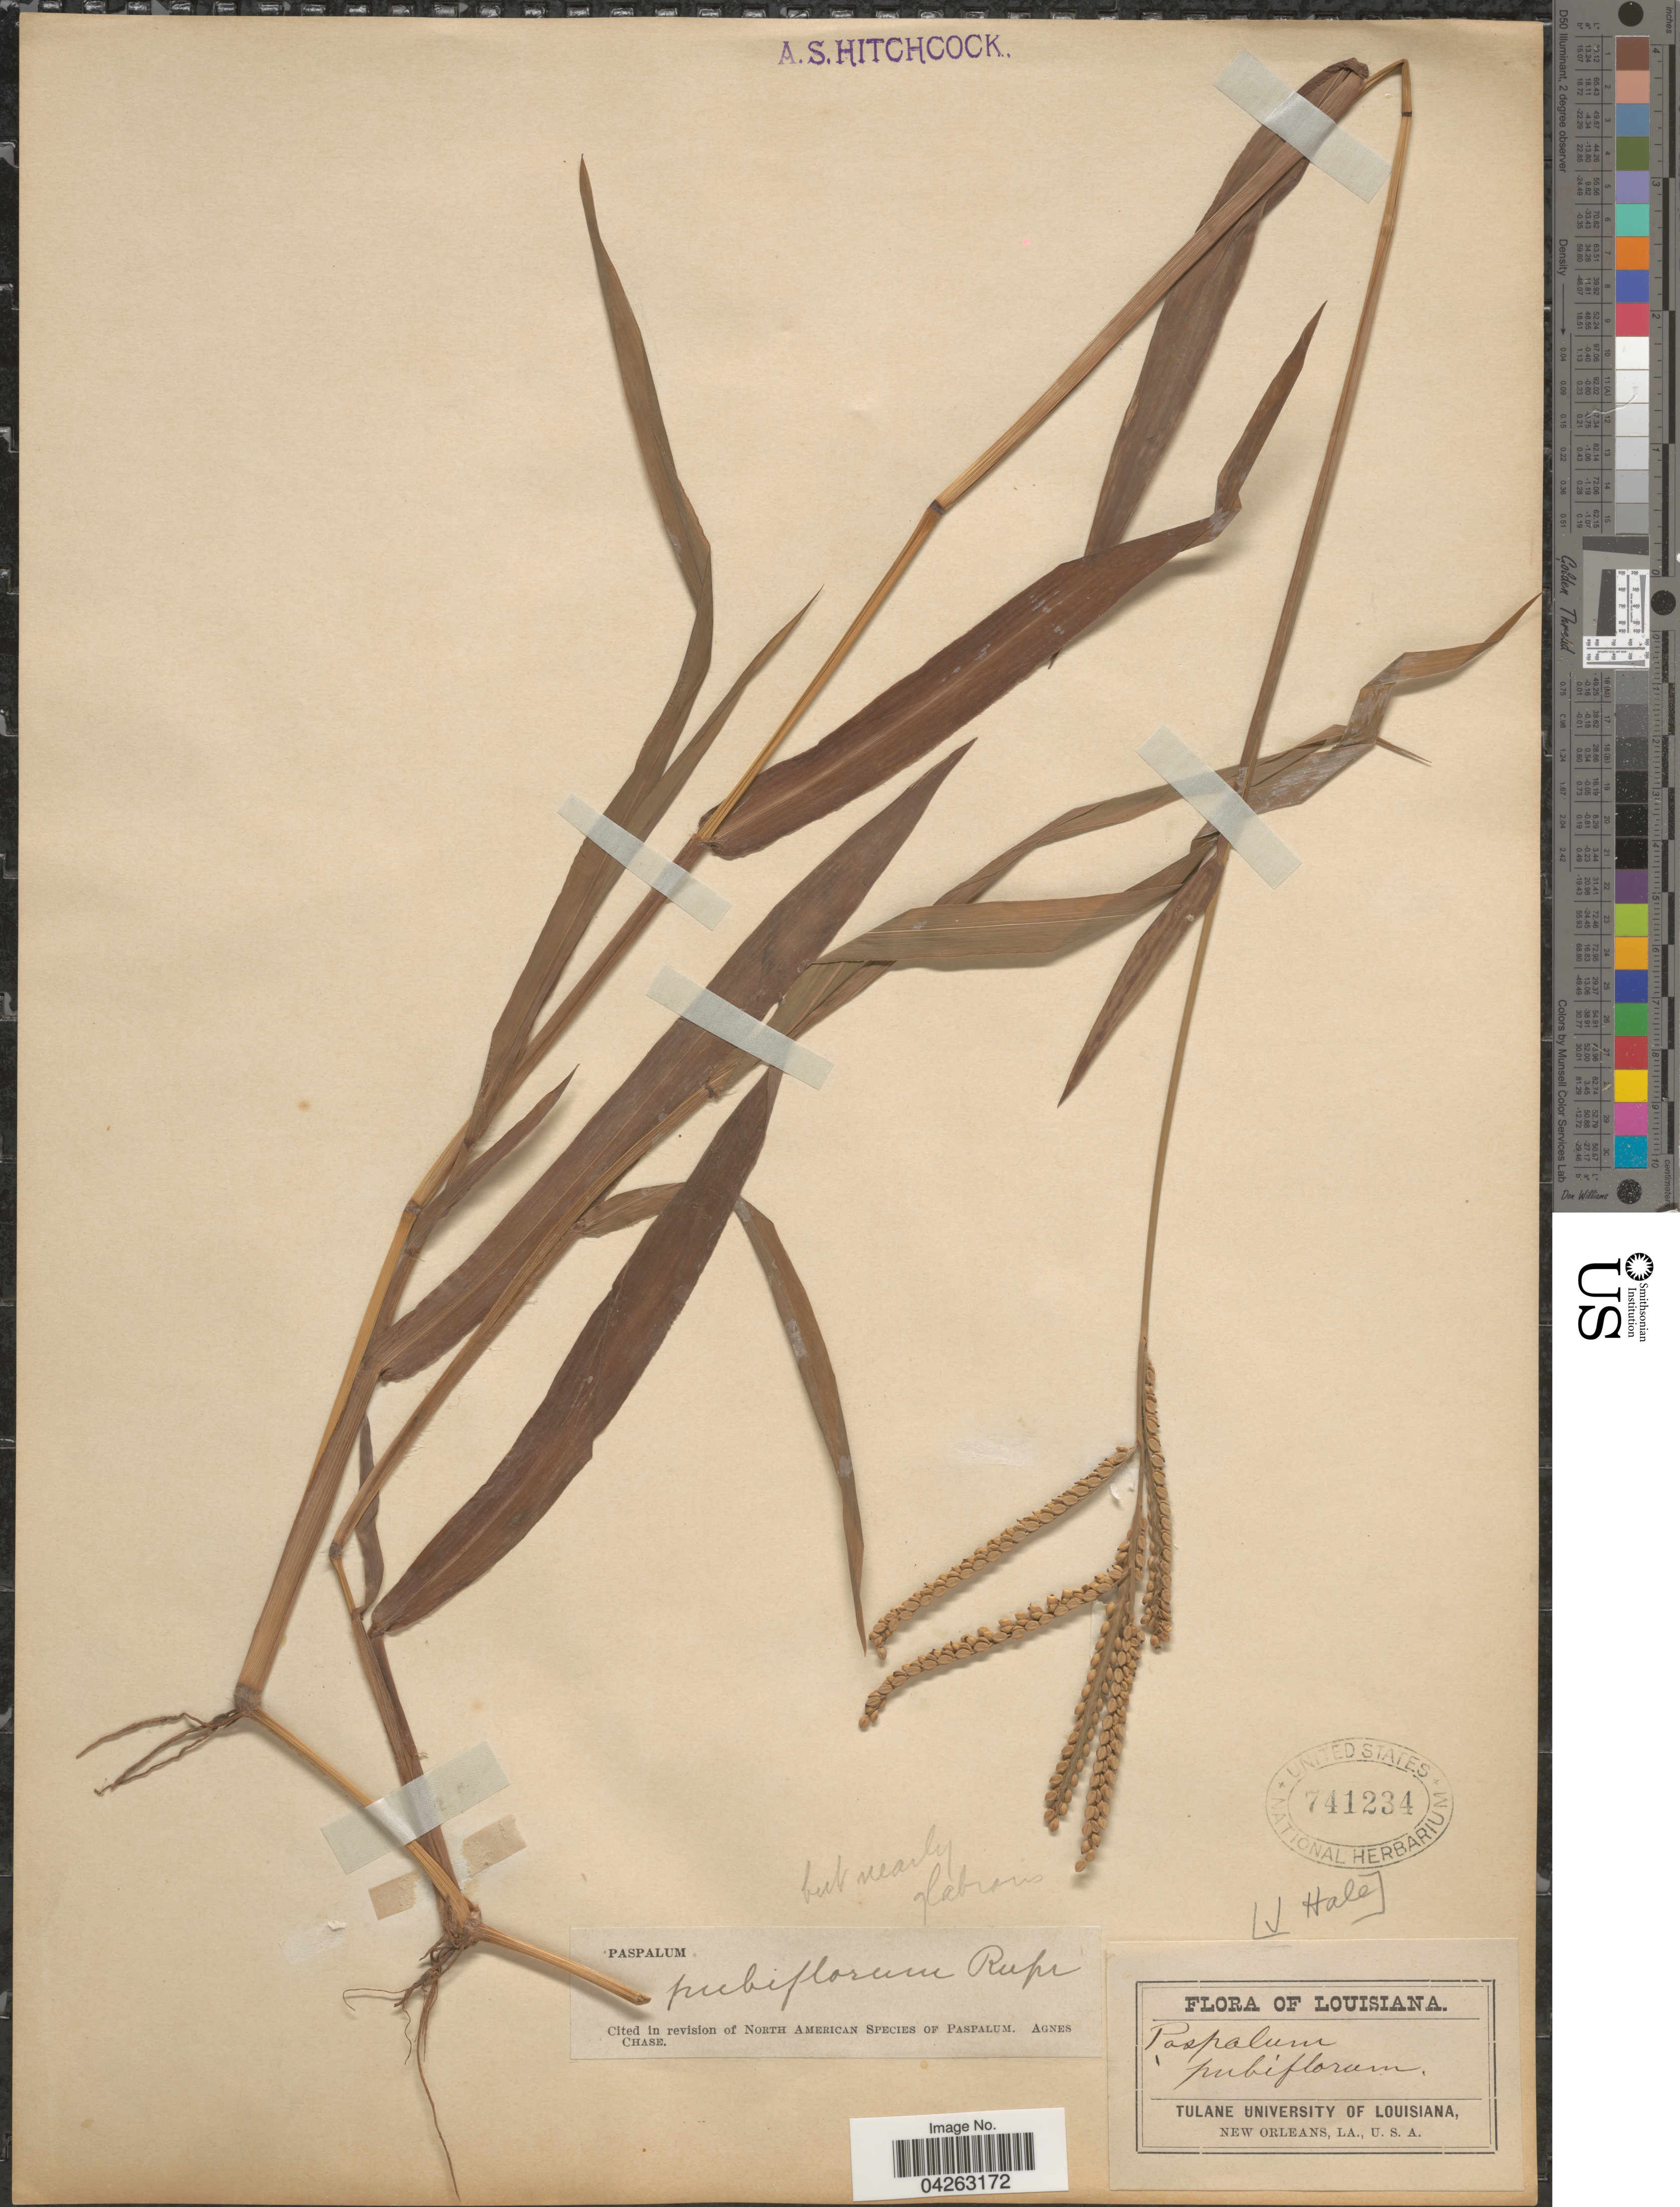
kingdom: Plantae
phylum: Tracheophyta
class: Liliopsida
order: Poales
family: Poaceae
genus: Paspalum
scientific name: Paspalum pubiflorum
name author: Rupr. ex E. Fourn.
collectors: ex Tulane University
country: United States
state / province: Louisiana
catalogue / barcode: US 741234